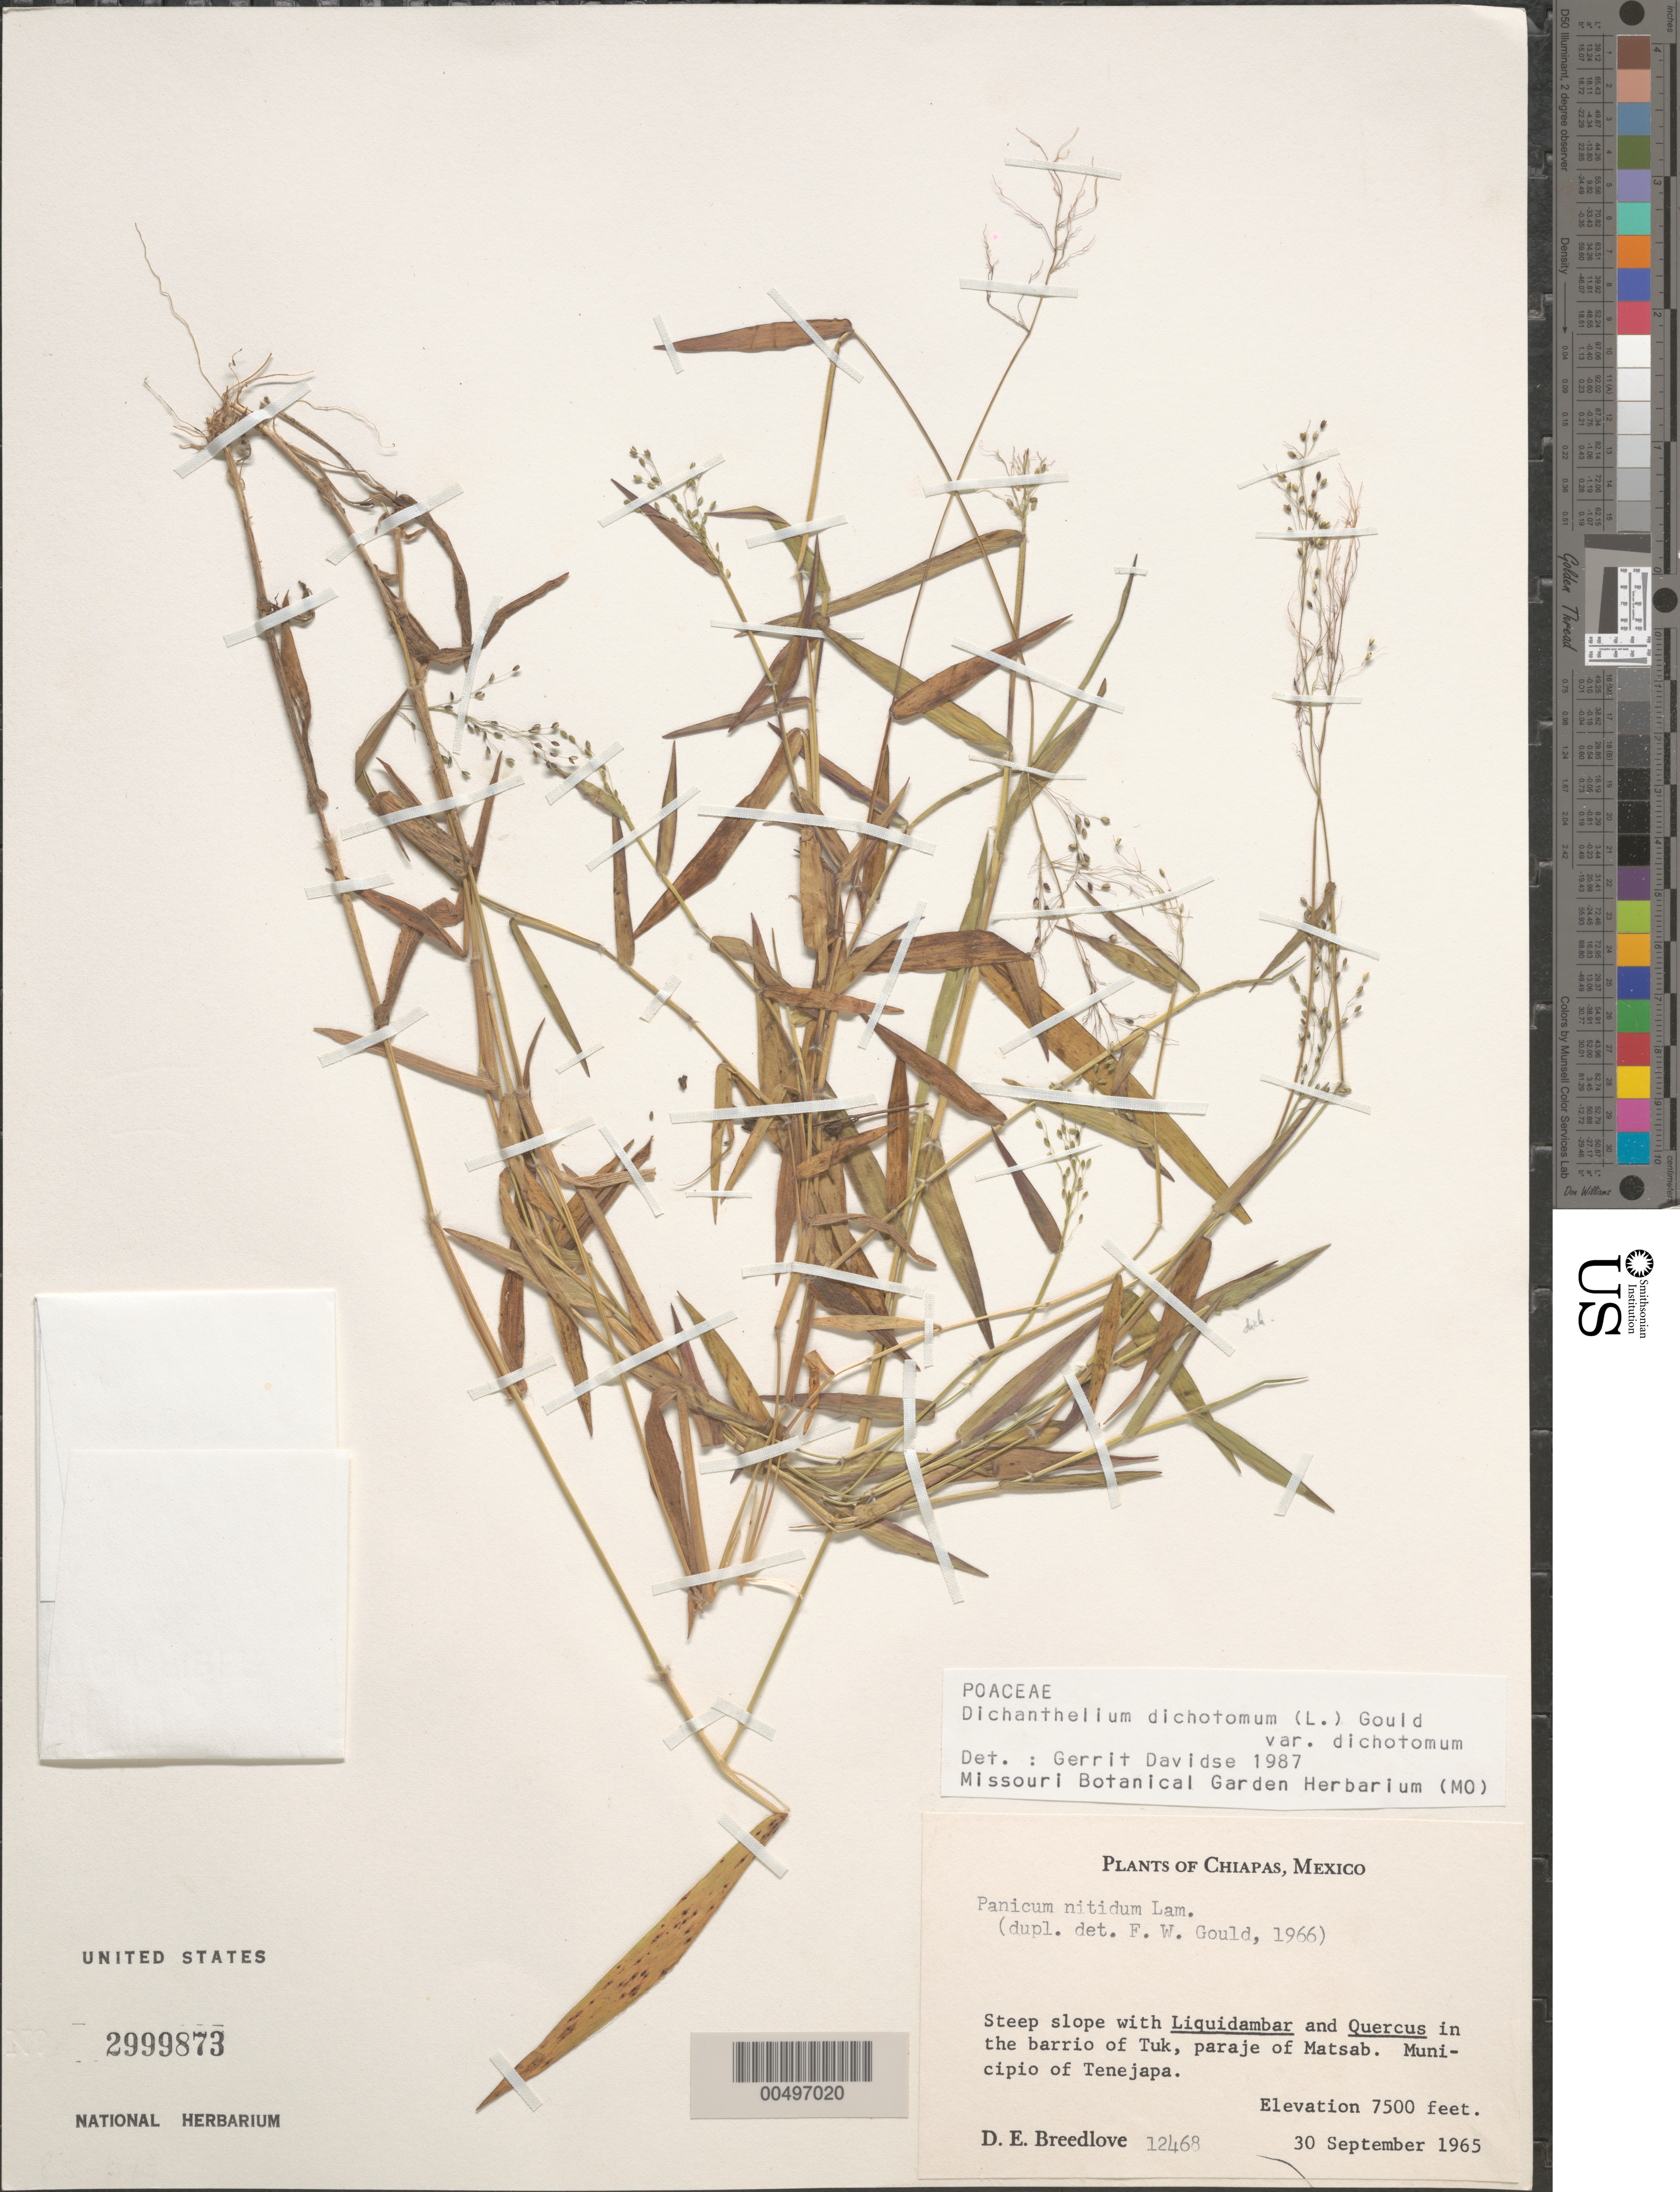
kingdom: Plantae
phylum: Tracheophyta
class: Liliopsida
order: Poales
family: Poaceae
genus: Dichanthelium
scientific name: Dichanthelium dichotomum var. dichotomum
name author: (L.) Gould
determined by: Davidse, Gerrit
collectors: D. E. Breedlove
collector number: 12468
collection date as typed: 30 Sep 1965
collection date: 1965-09-30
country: Mexico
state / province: Chiapas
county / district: Tenejapa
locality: In the barrio of Tuk, paraje of Matsab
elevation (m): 2286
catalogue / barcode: US 2999873